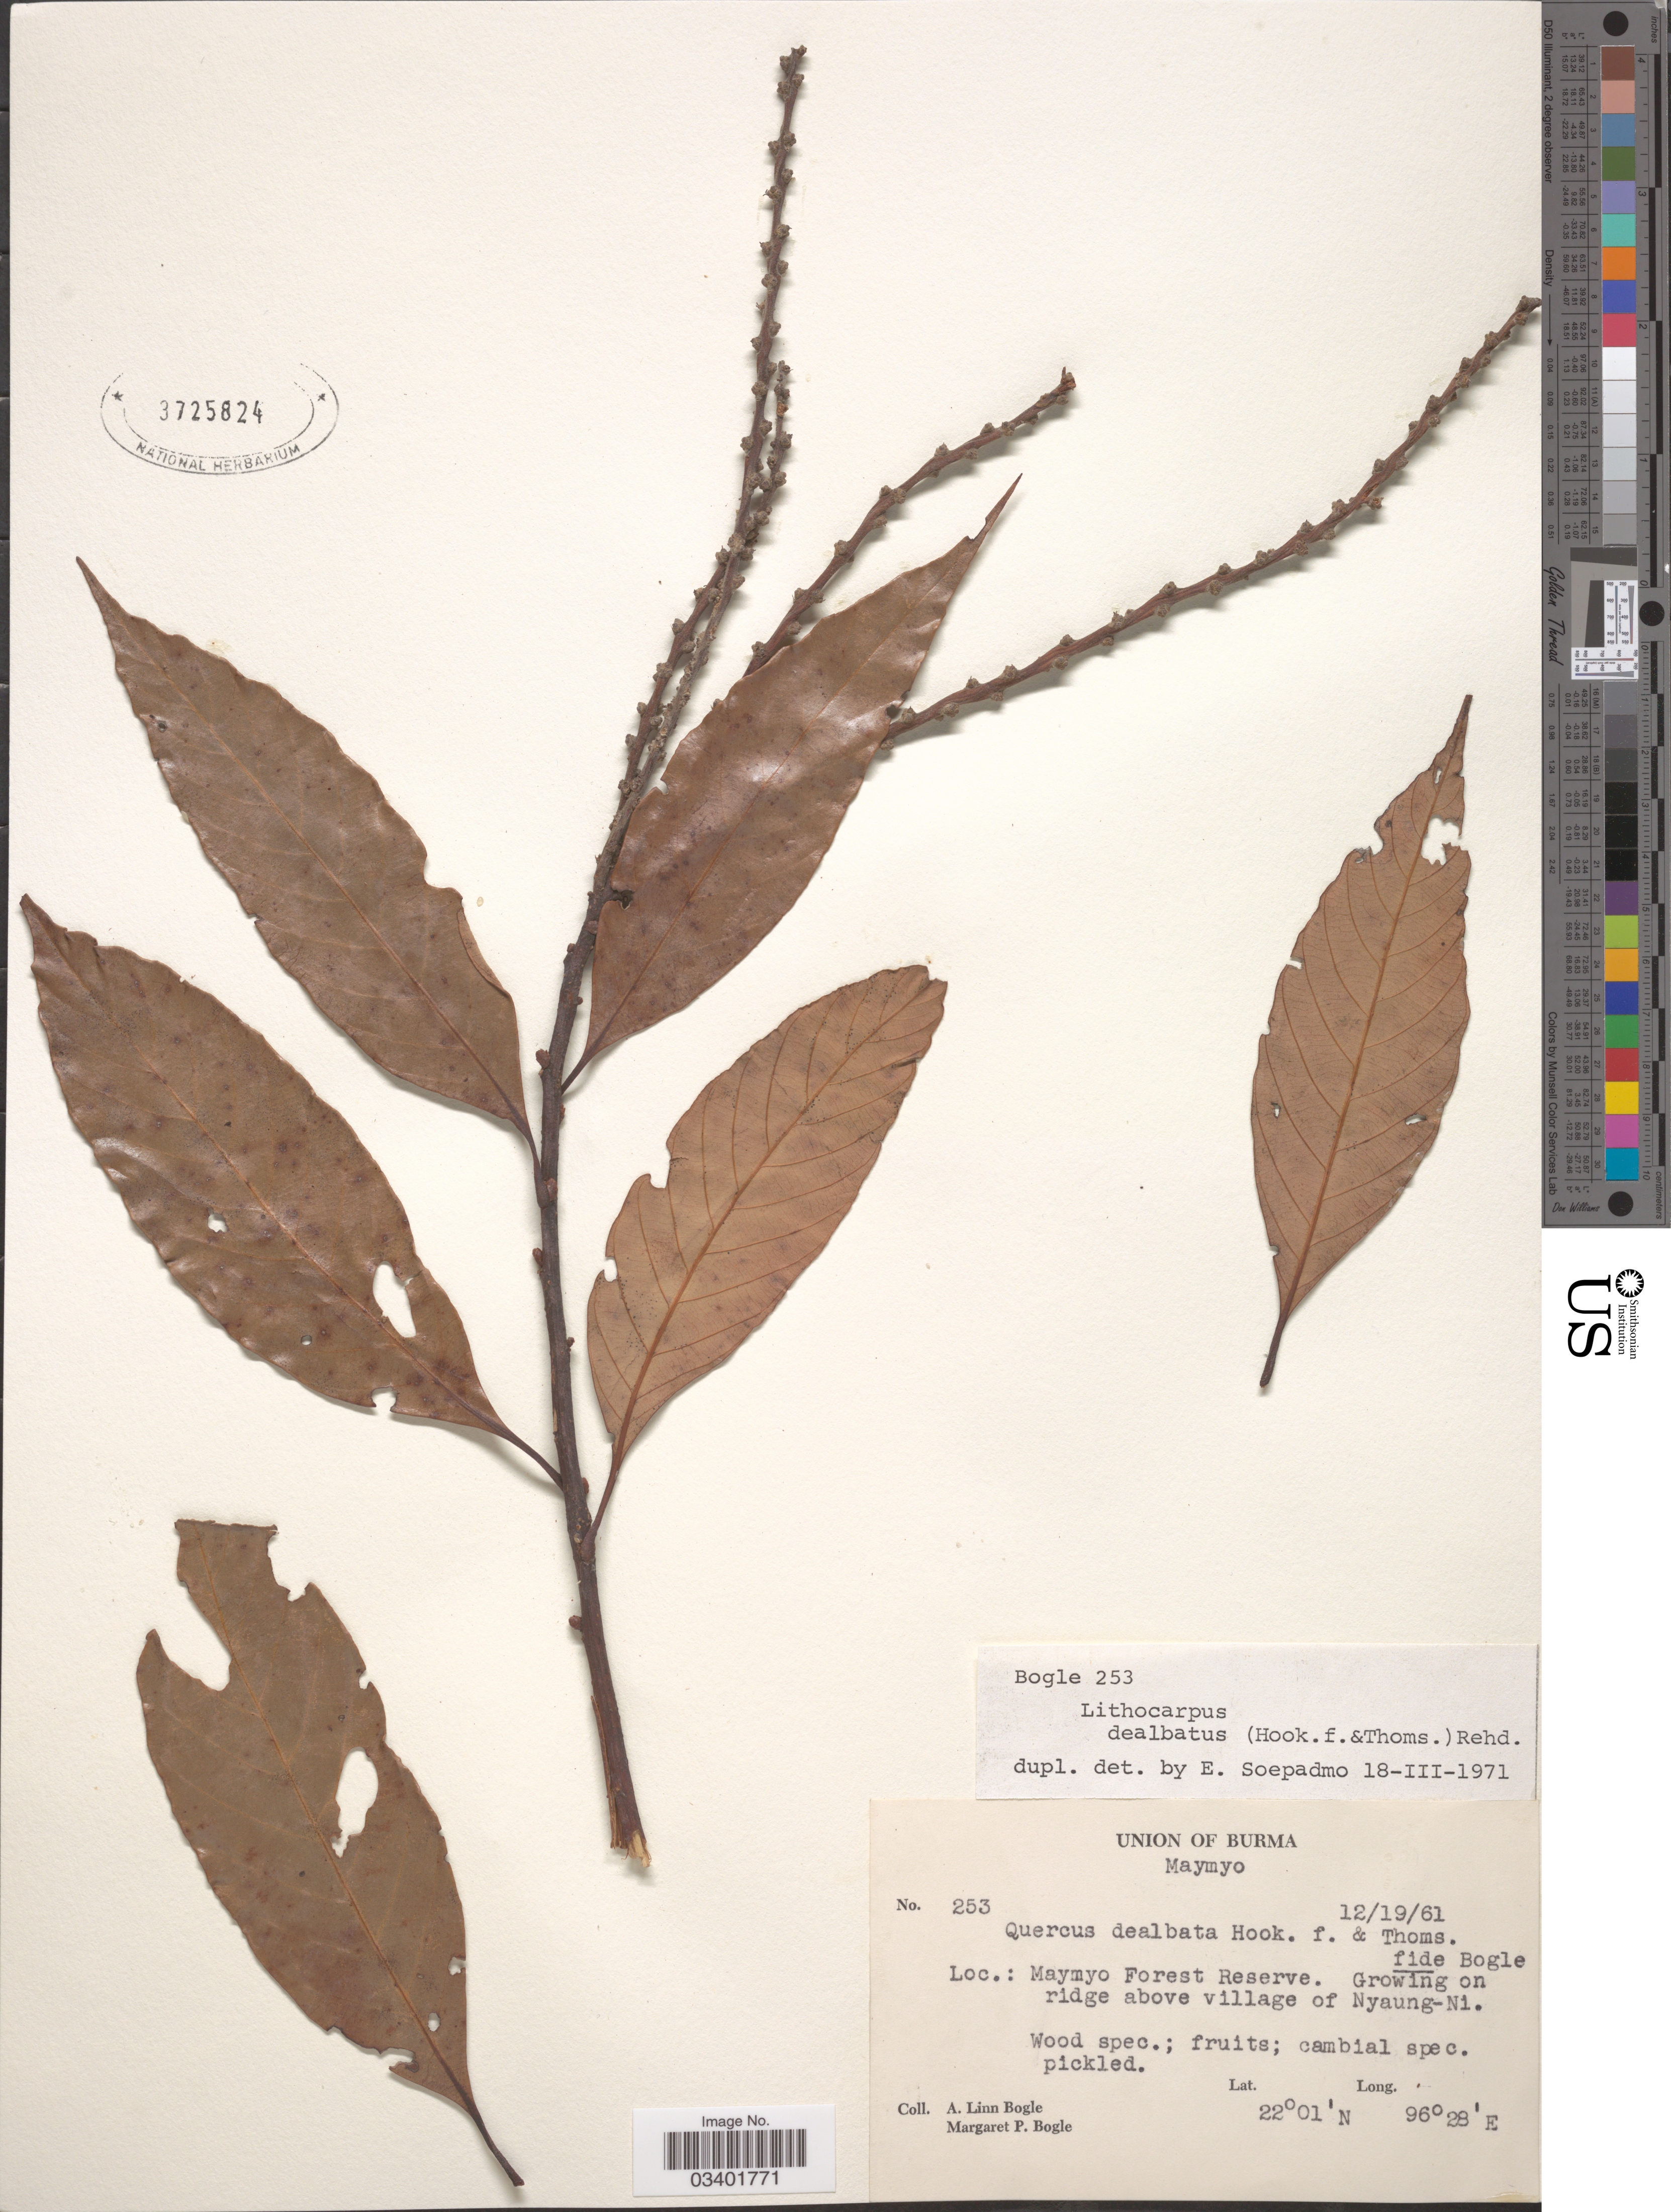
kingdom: Plantae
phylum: Tracheophyta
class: Magnoliopsida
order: Fagales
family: Fagaceae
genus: Lithocarpus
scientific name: Lithocarpus dealbatus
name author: (Hook. f. & Thomson ex Miq.) Rehder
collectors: Bogle, A.L. & M. Bogle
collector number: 253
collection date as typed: Transcribed d/m/y: 19/12/61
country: Myanmar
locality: Union of Burma, Maymyo. Maymyo Forest Reserve. Growing on ridge above village of Nyaung-Ni.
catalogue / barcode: US 3725824